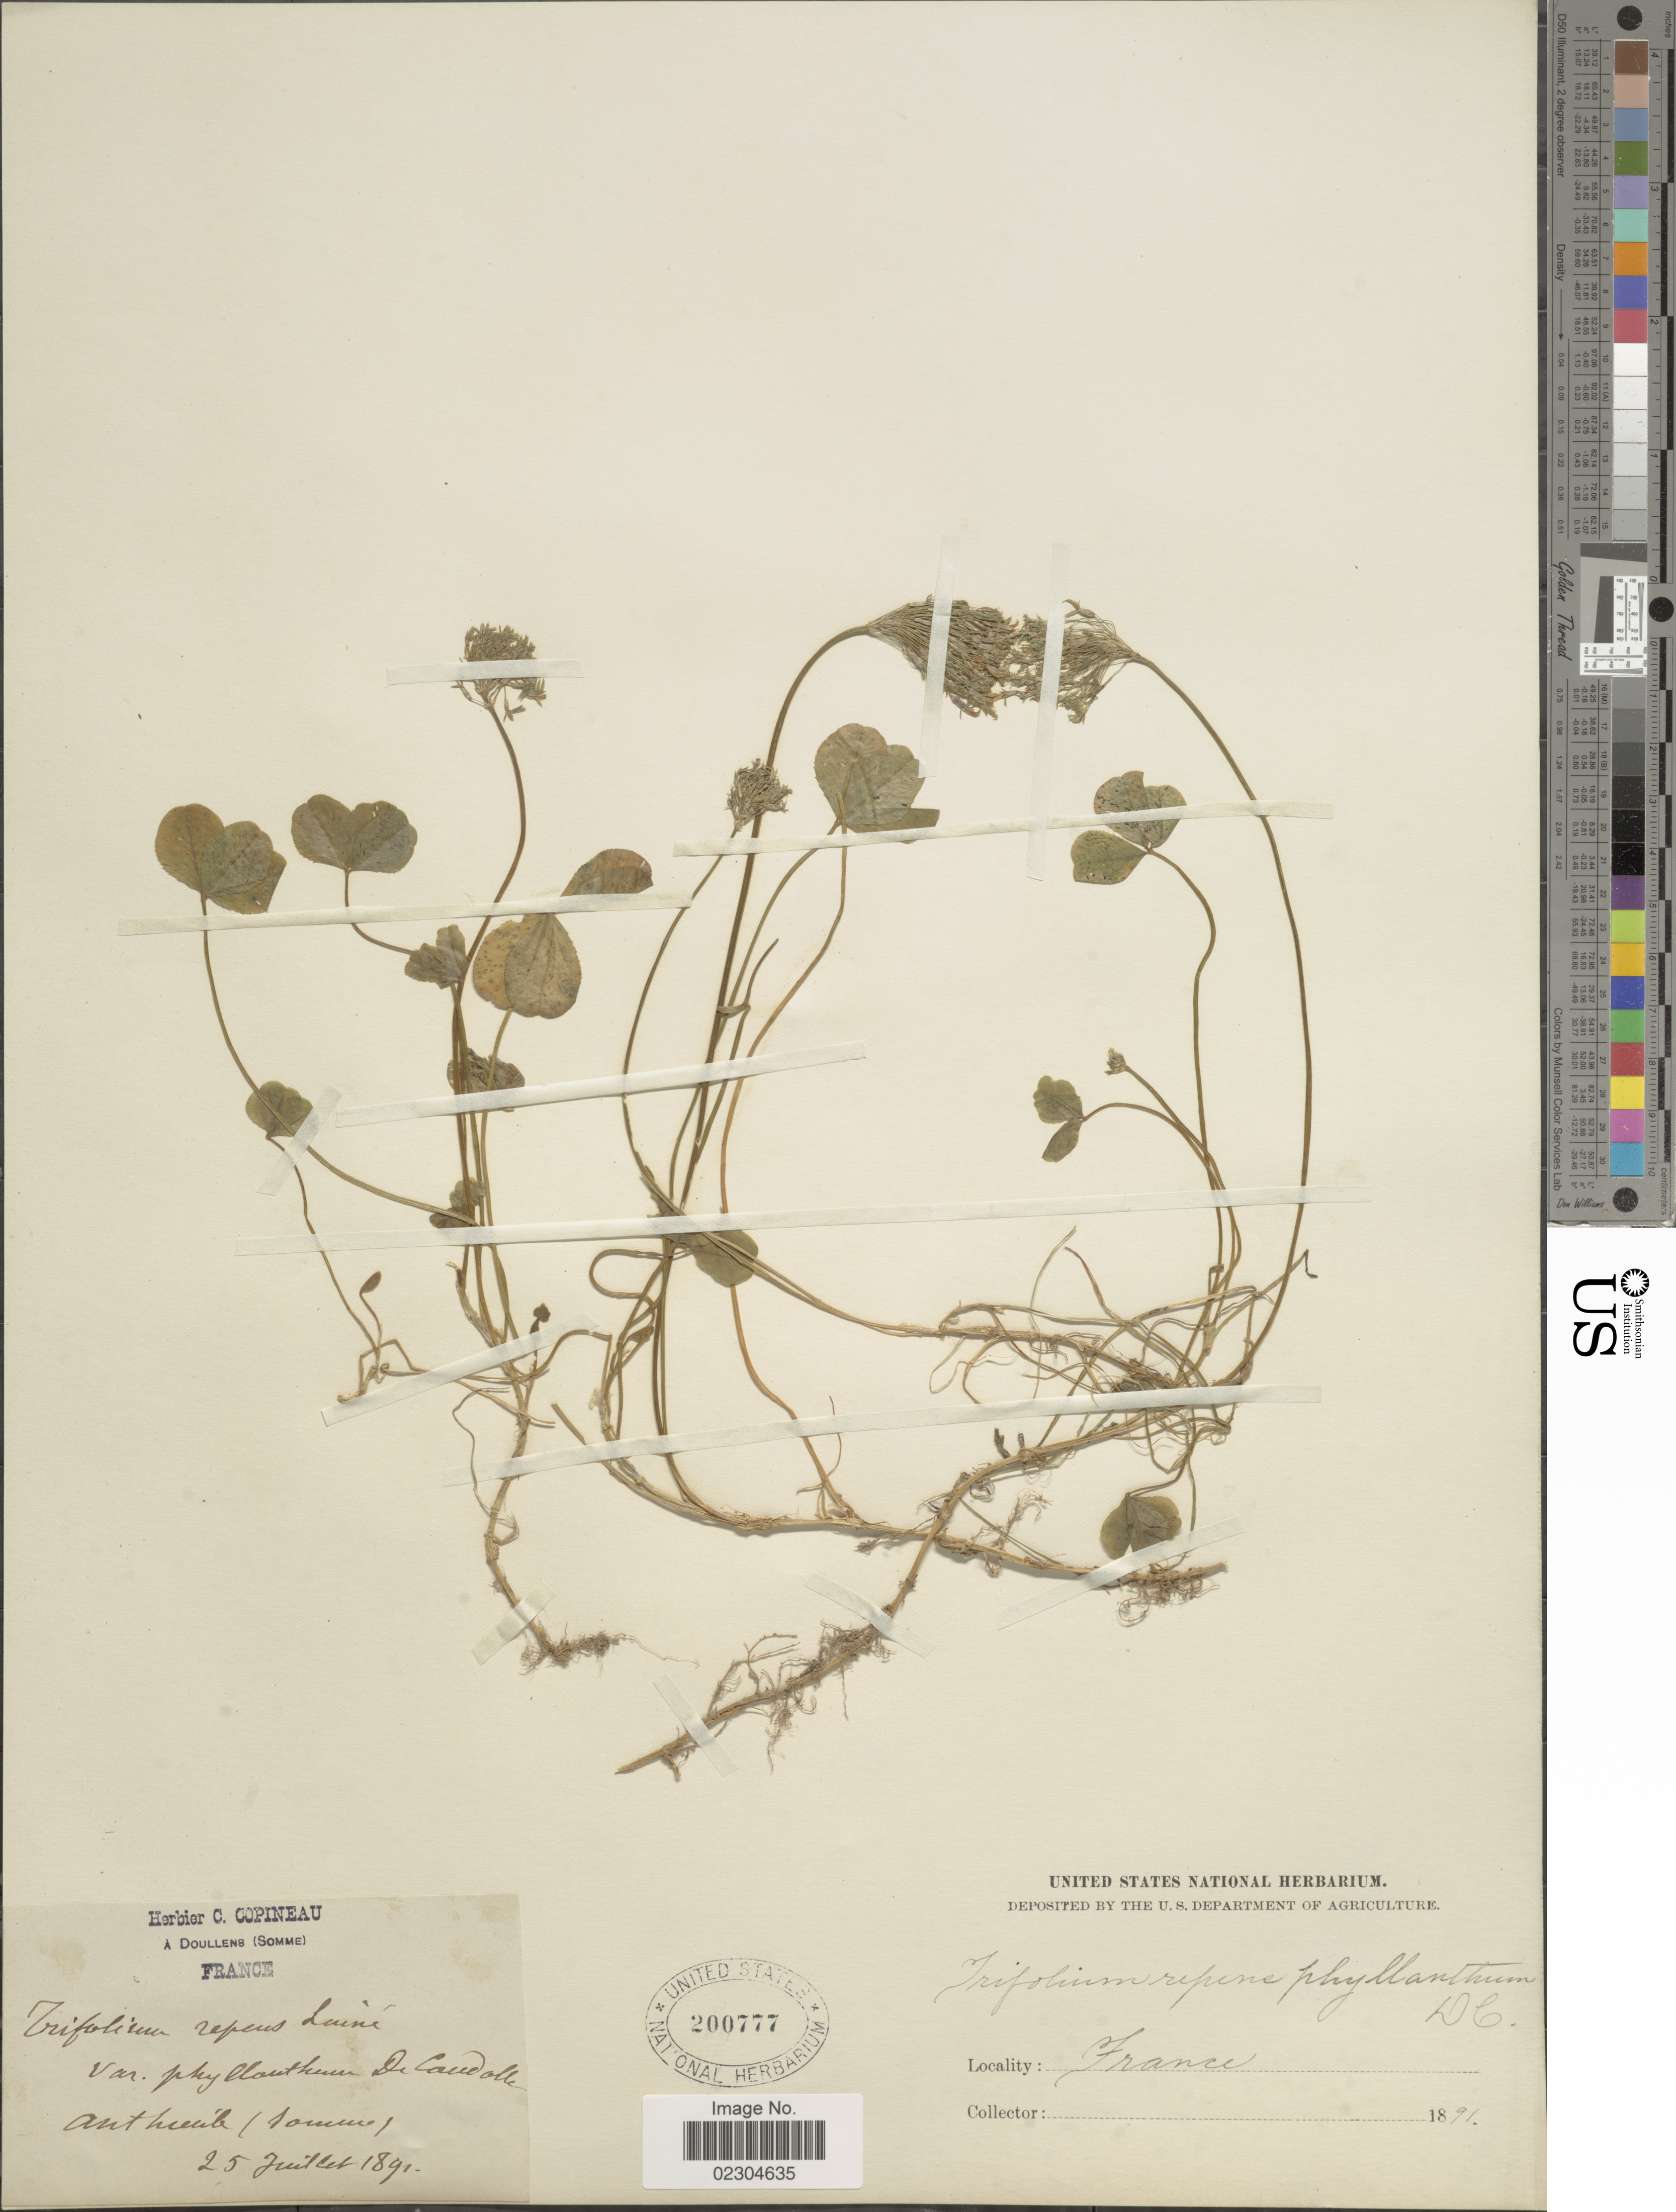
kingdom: Plantae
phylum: Tracheophyta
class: Magnoliopsida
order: Fabales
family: Fabaceae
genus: Trifolium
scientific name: Trifolium repens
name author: L.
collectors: ex herb. C. Copineau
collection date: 1891-07-25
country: France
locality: A Doullens (Somme), Anthieub (Somme)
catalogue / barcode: US 200777